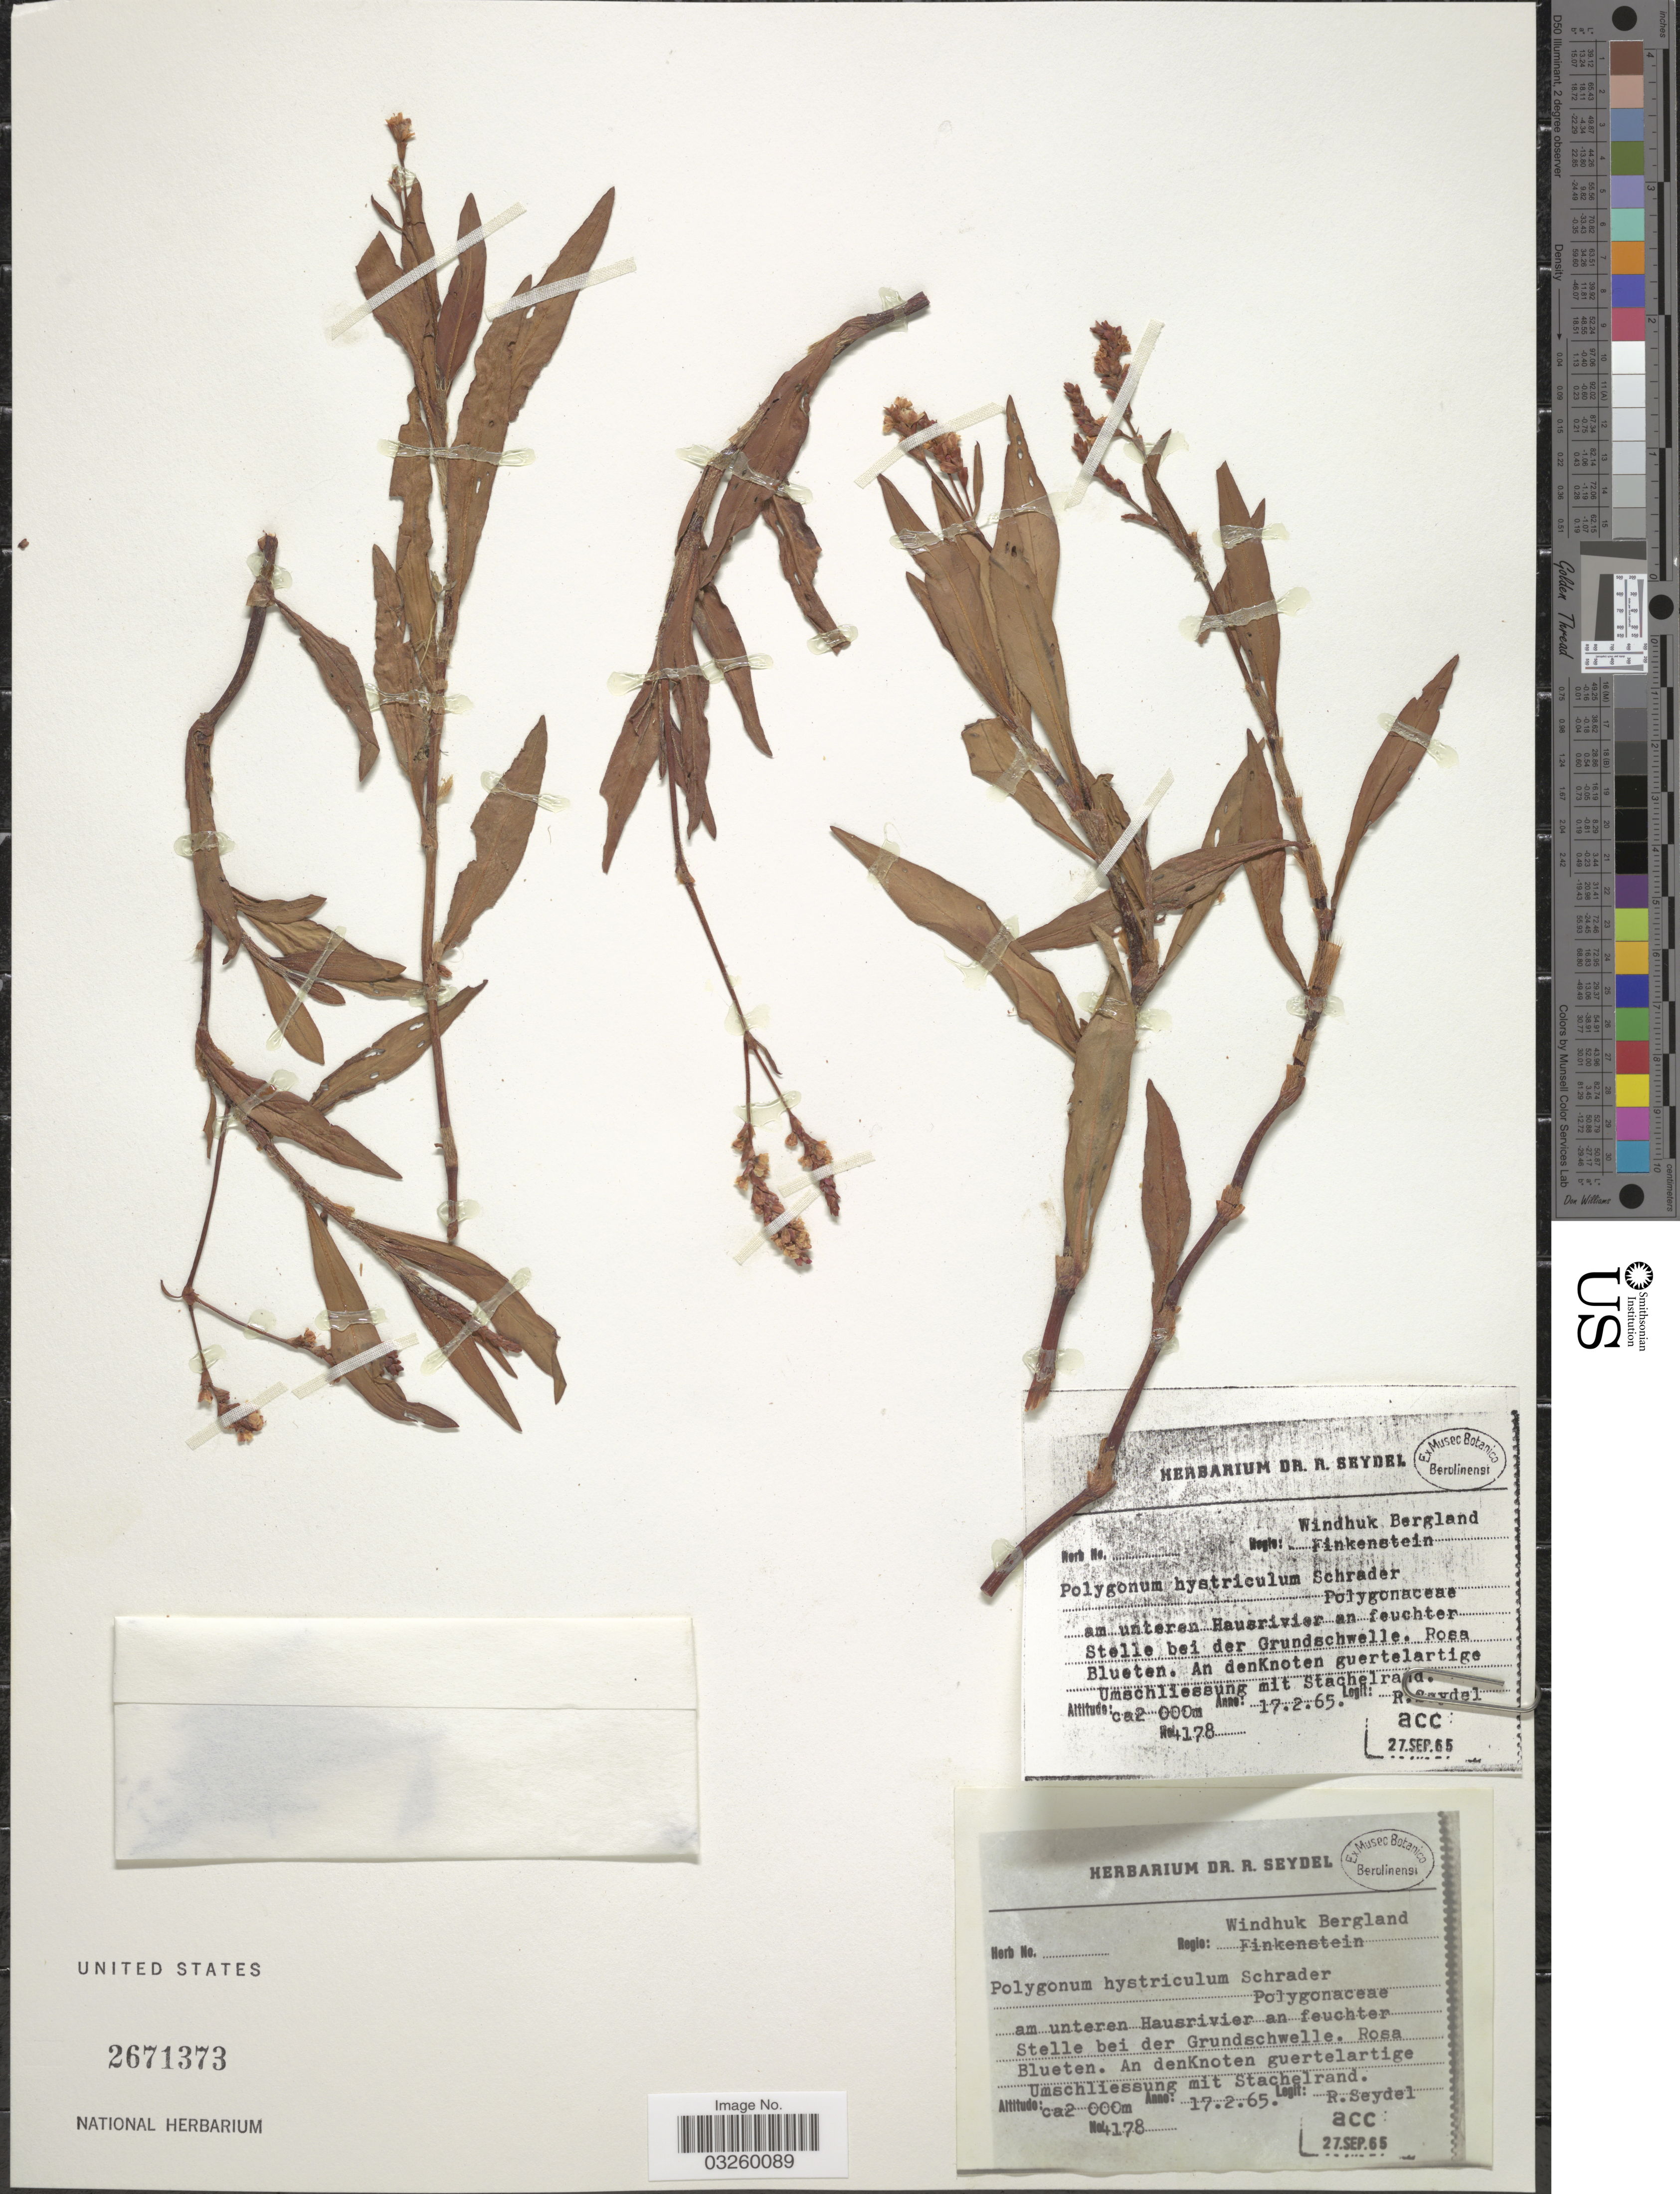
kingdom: Plantae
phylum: Tracheophyta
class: Magnoliopsida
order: Caryophyllales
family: Polygonaceae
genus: Polygonum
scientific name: Polygonum hystriculum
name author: J. Schust.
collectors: R. Seydel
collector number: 4178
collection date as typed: Transcribed d/m/y: 17/2/65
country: Namibia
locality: Regio: Windhuk Bergland. Finkenstein. Am unteren Hausrivier an feuchter Stelle bei der Grundschwelle.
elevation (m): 2000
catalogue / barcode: US 2671373